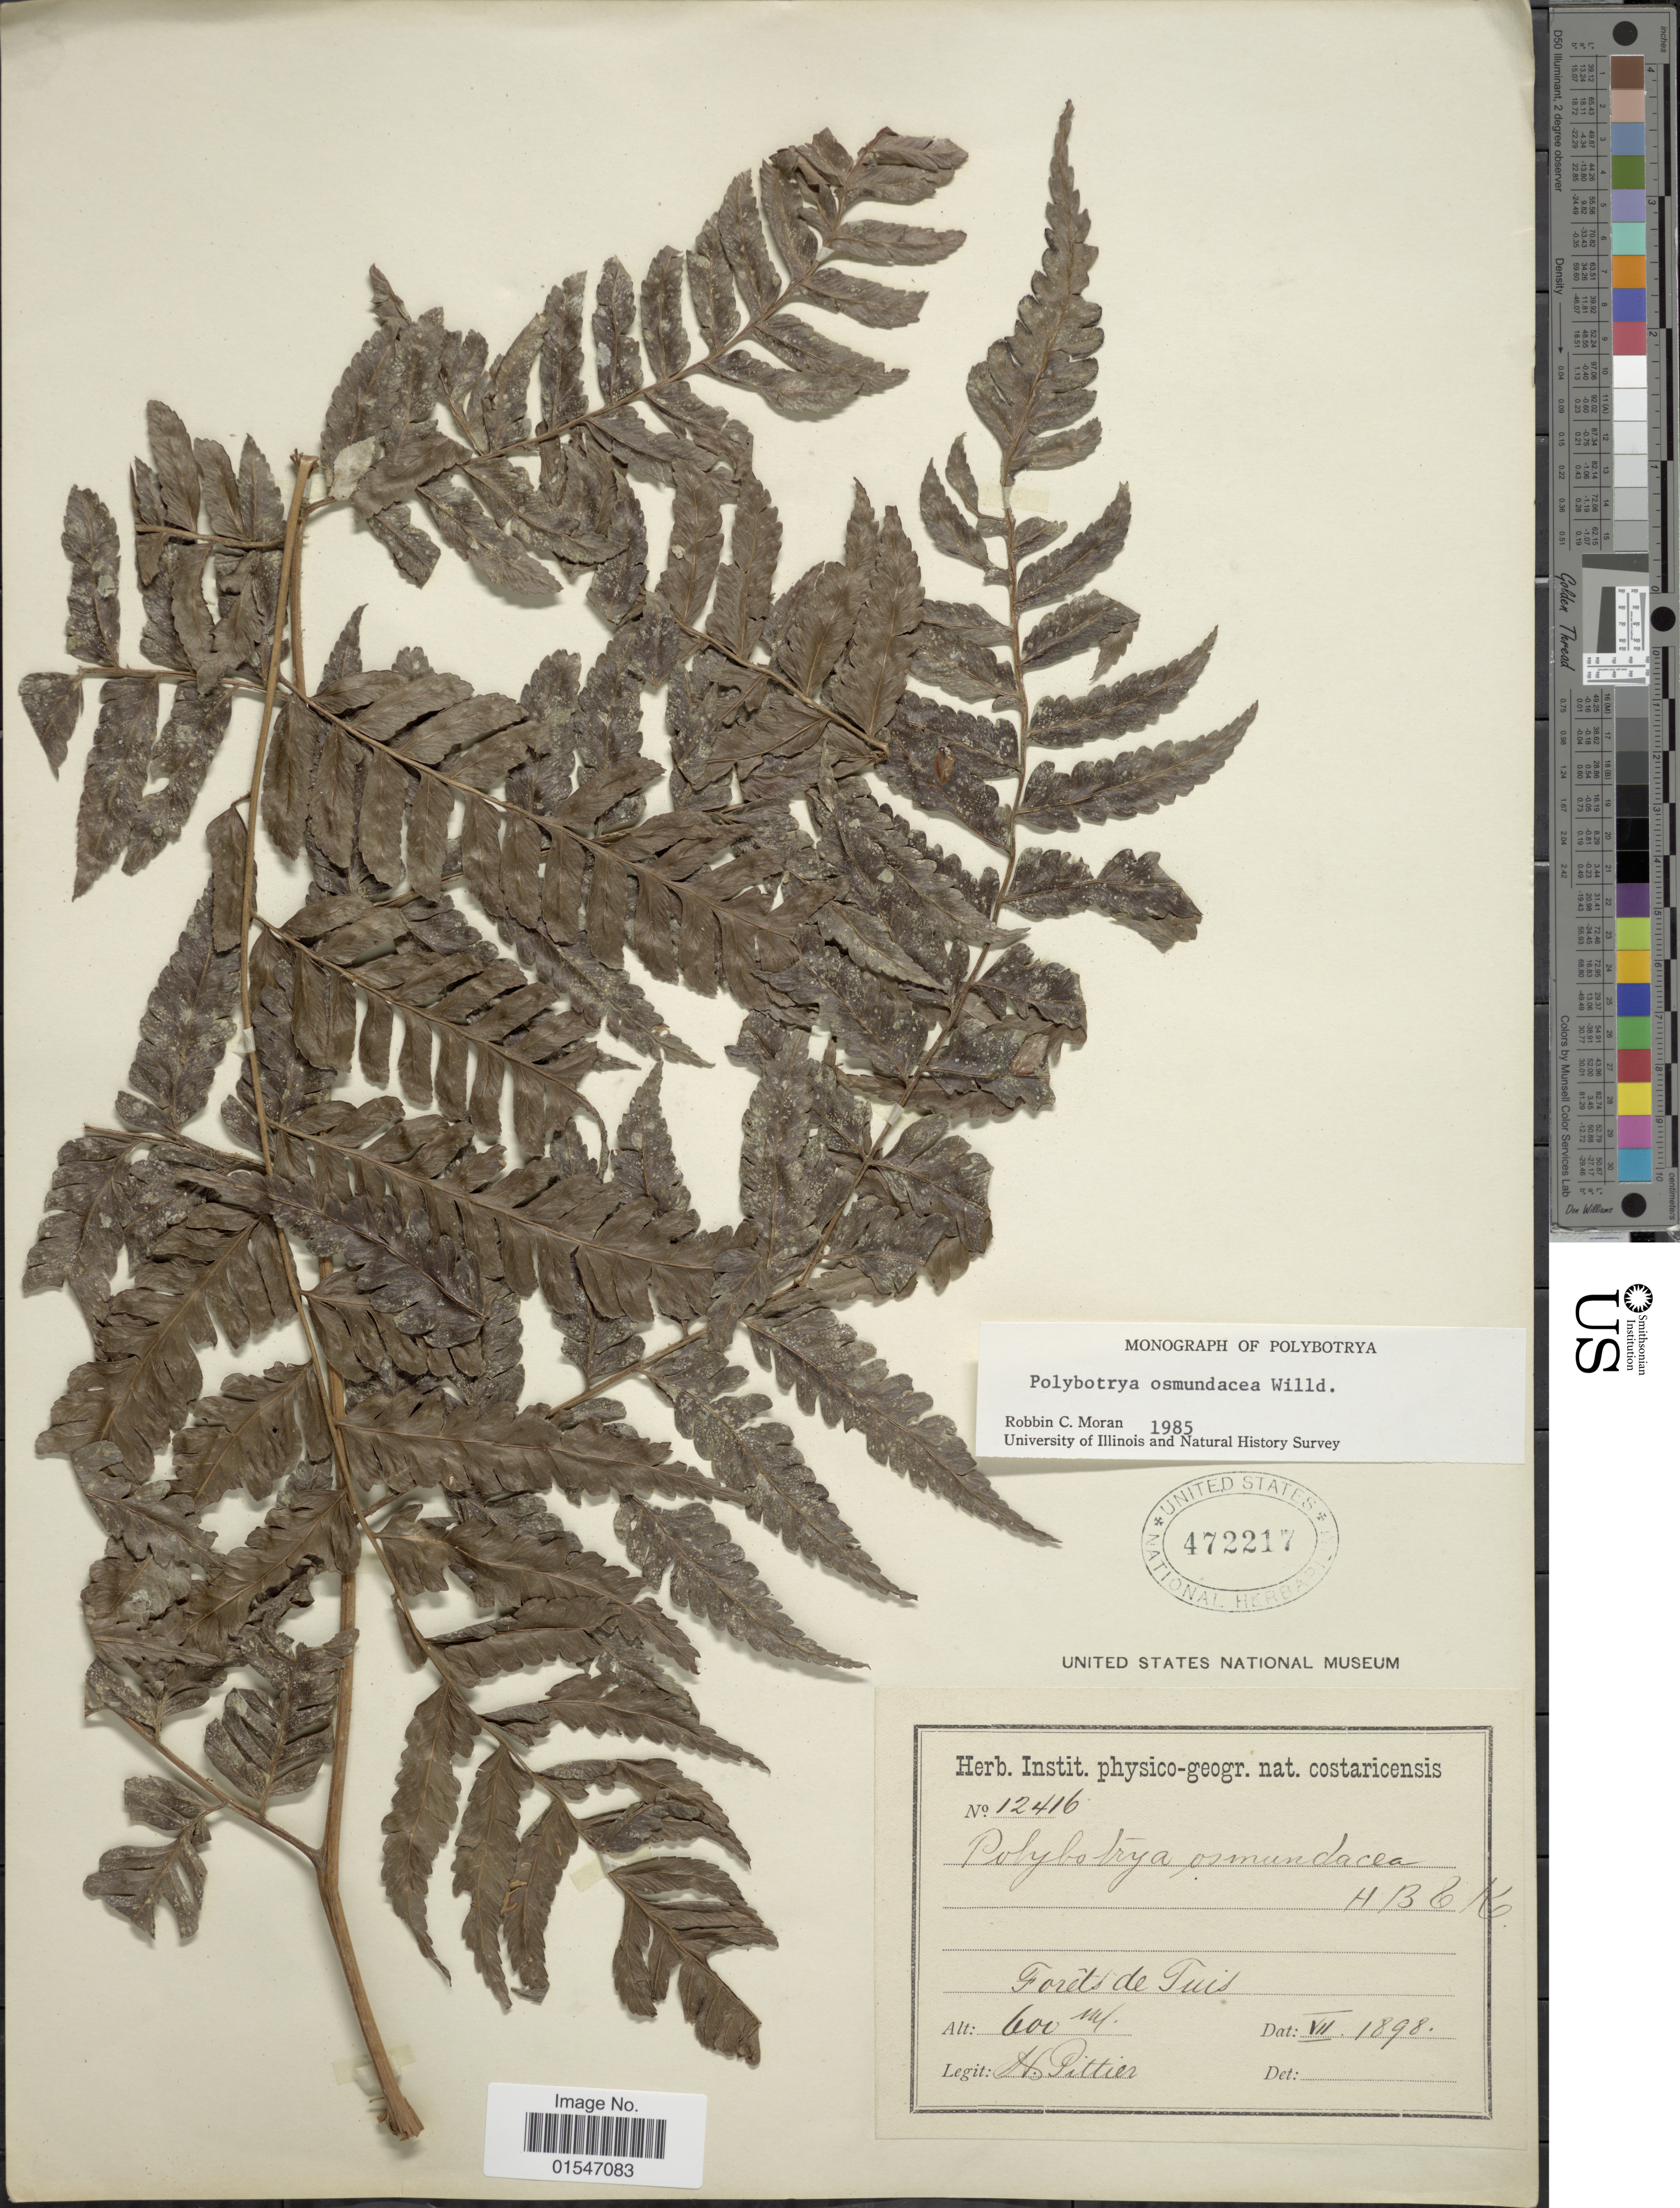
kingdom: Plantae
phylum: Tracheophyta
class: Polypodiopsida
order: Polypodiales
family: Dryopteridaceae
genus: Polybotrya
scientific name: Polybotrya osmundacea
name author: Humb. & Bonpl. ex Willd.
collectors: H. F. Pittier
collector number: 12416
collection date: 1898-07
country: Costa Rica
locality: Forets de Tuis.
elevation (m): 600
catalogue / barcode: US 472217